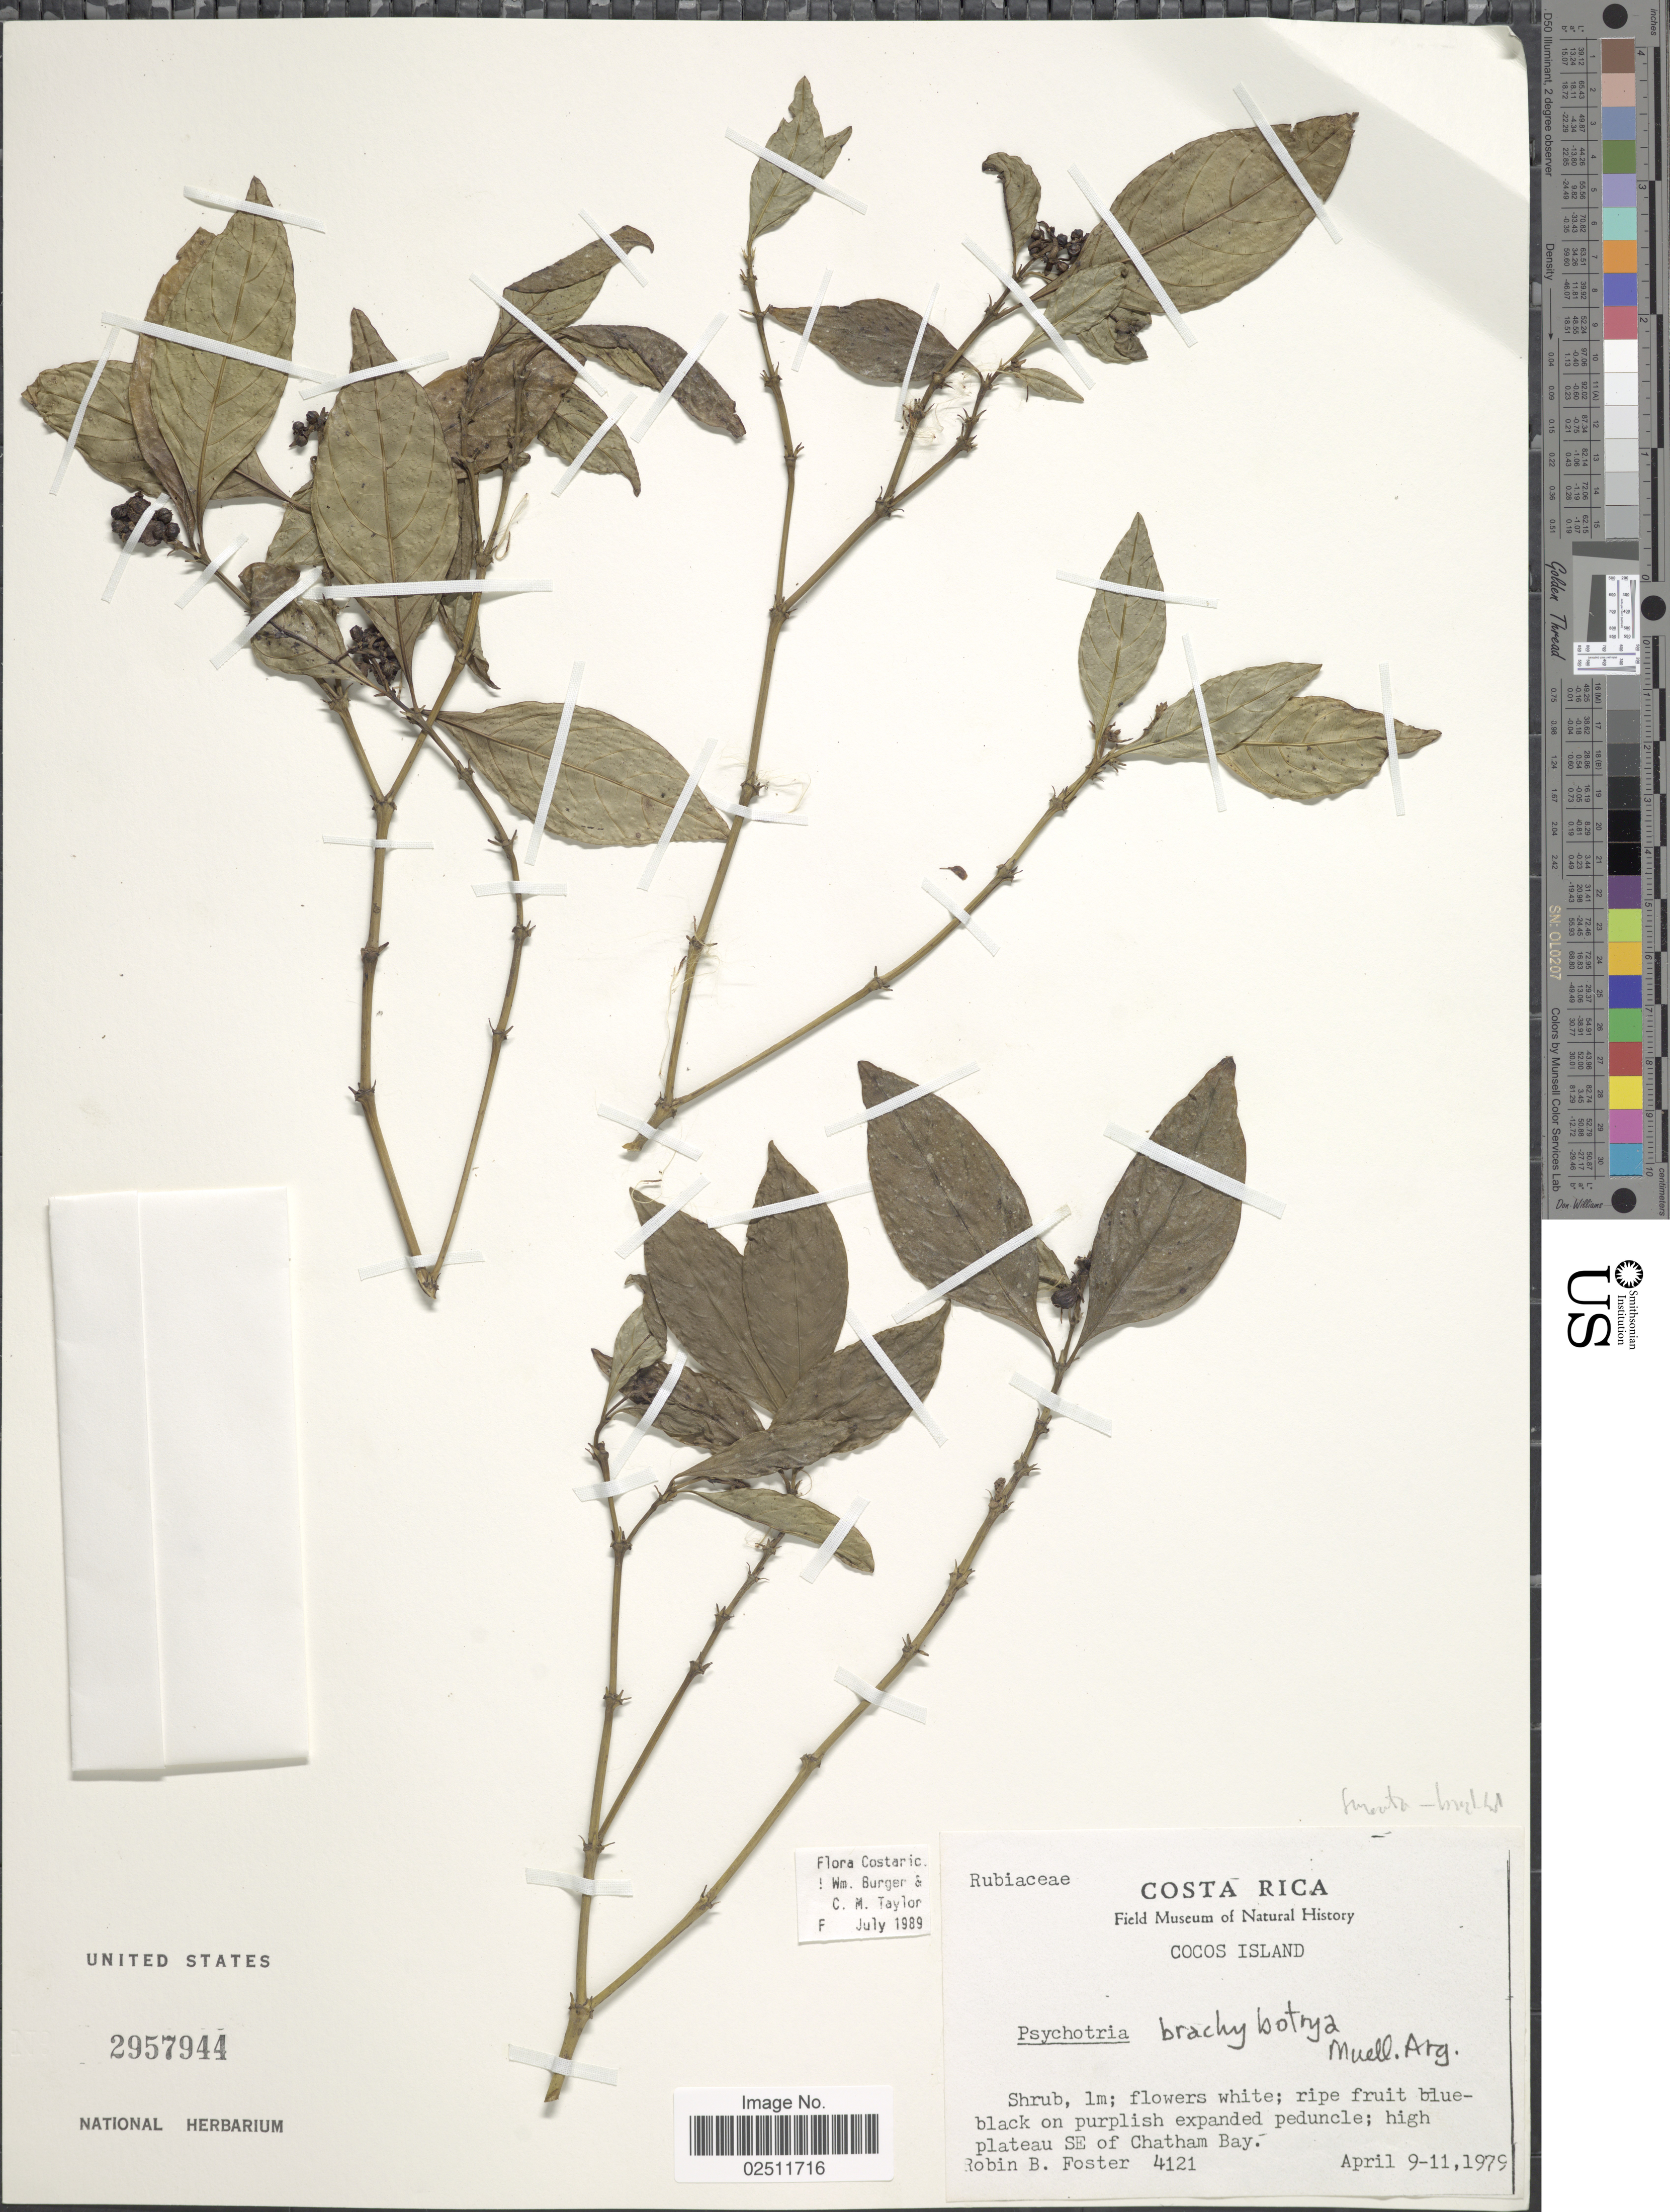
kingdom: Plantae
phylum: Tracheophyta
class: Magnoliopsida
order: Gentianales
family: Rubiaceae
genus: Psychotria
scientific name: Psychotria brachybotrya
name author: Müll. Arg.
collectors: R. B. Foster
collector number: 4121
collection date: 1979-04-09/1979-04-11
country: Costa Rica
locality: Cocos Island. High plateau SE of Chatham Bay.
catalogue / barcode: US 2957944